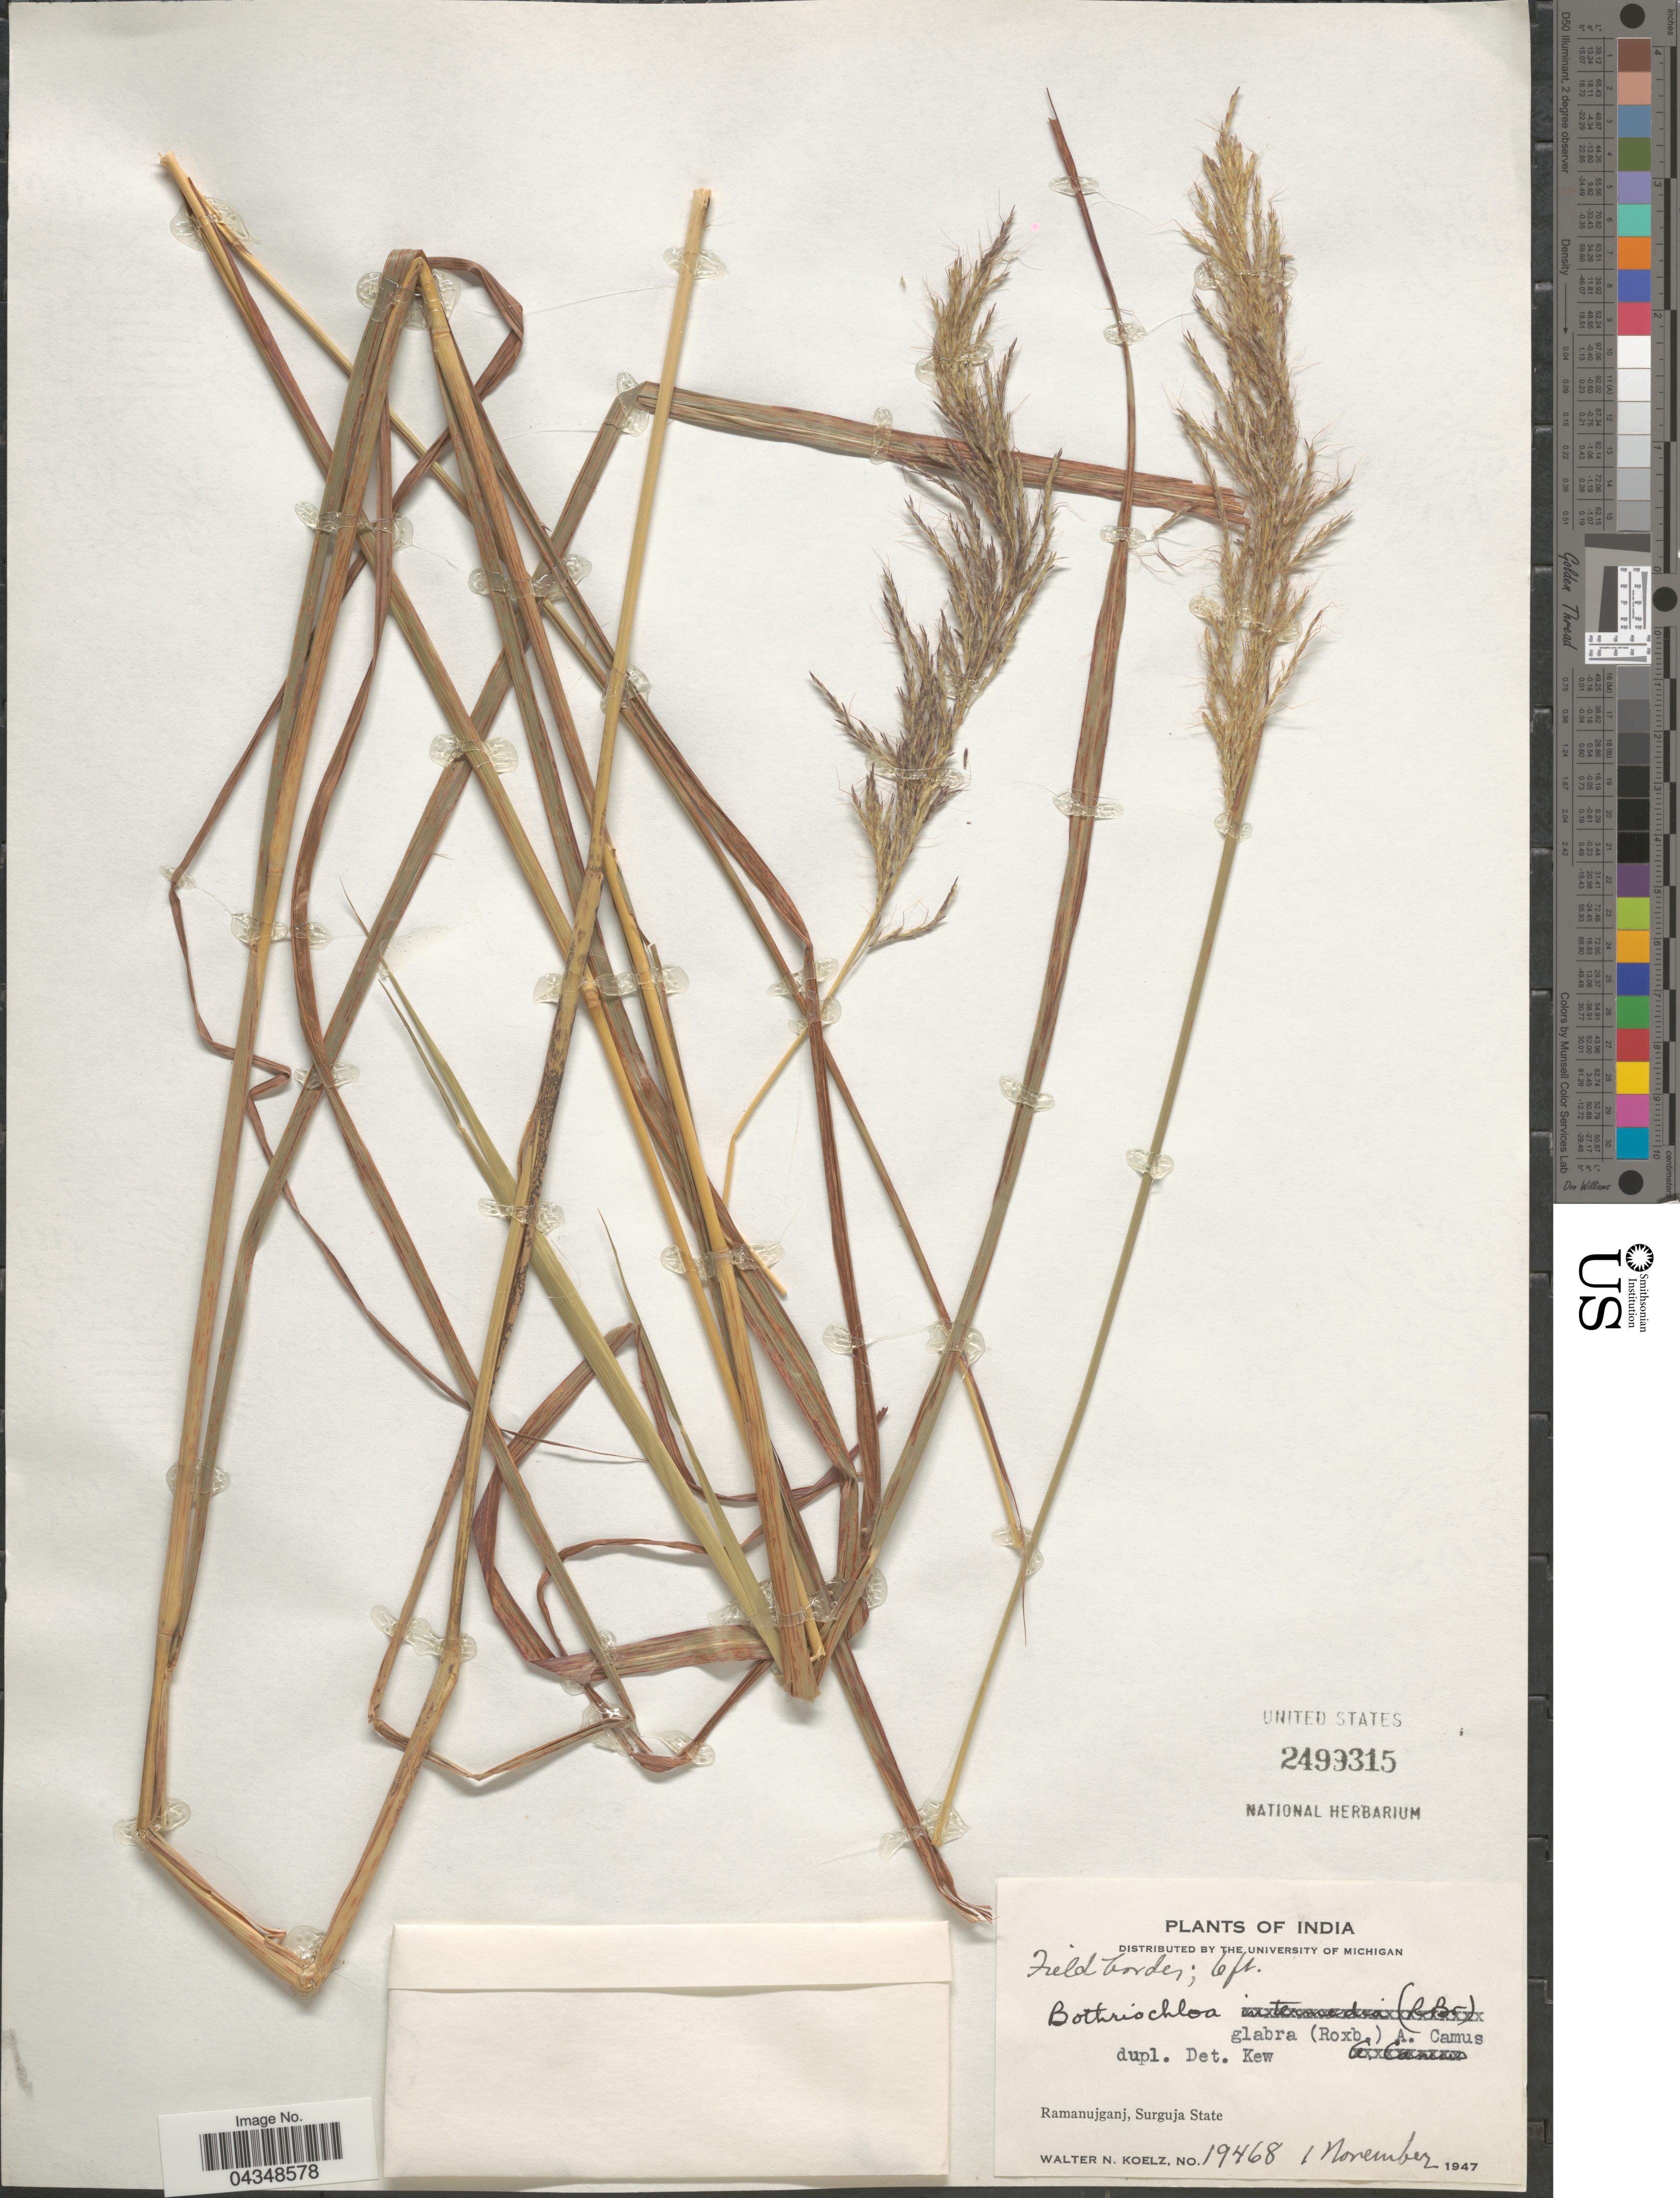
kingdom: Plantae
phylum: Tracheophyta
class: Liliopsida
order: Poales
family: Poaceae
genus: Bothriochloa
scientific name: Bothriochloa bladhii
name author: (Retz.) S.T. Blake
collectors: W. N. Koelz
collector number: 19468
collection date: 1947-11-01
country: India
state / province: Chhattisgarh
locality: Ramanujganj, Surguja State.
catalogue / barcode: US 2499315